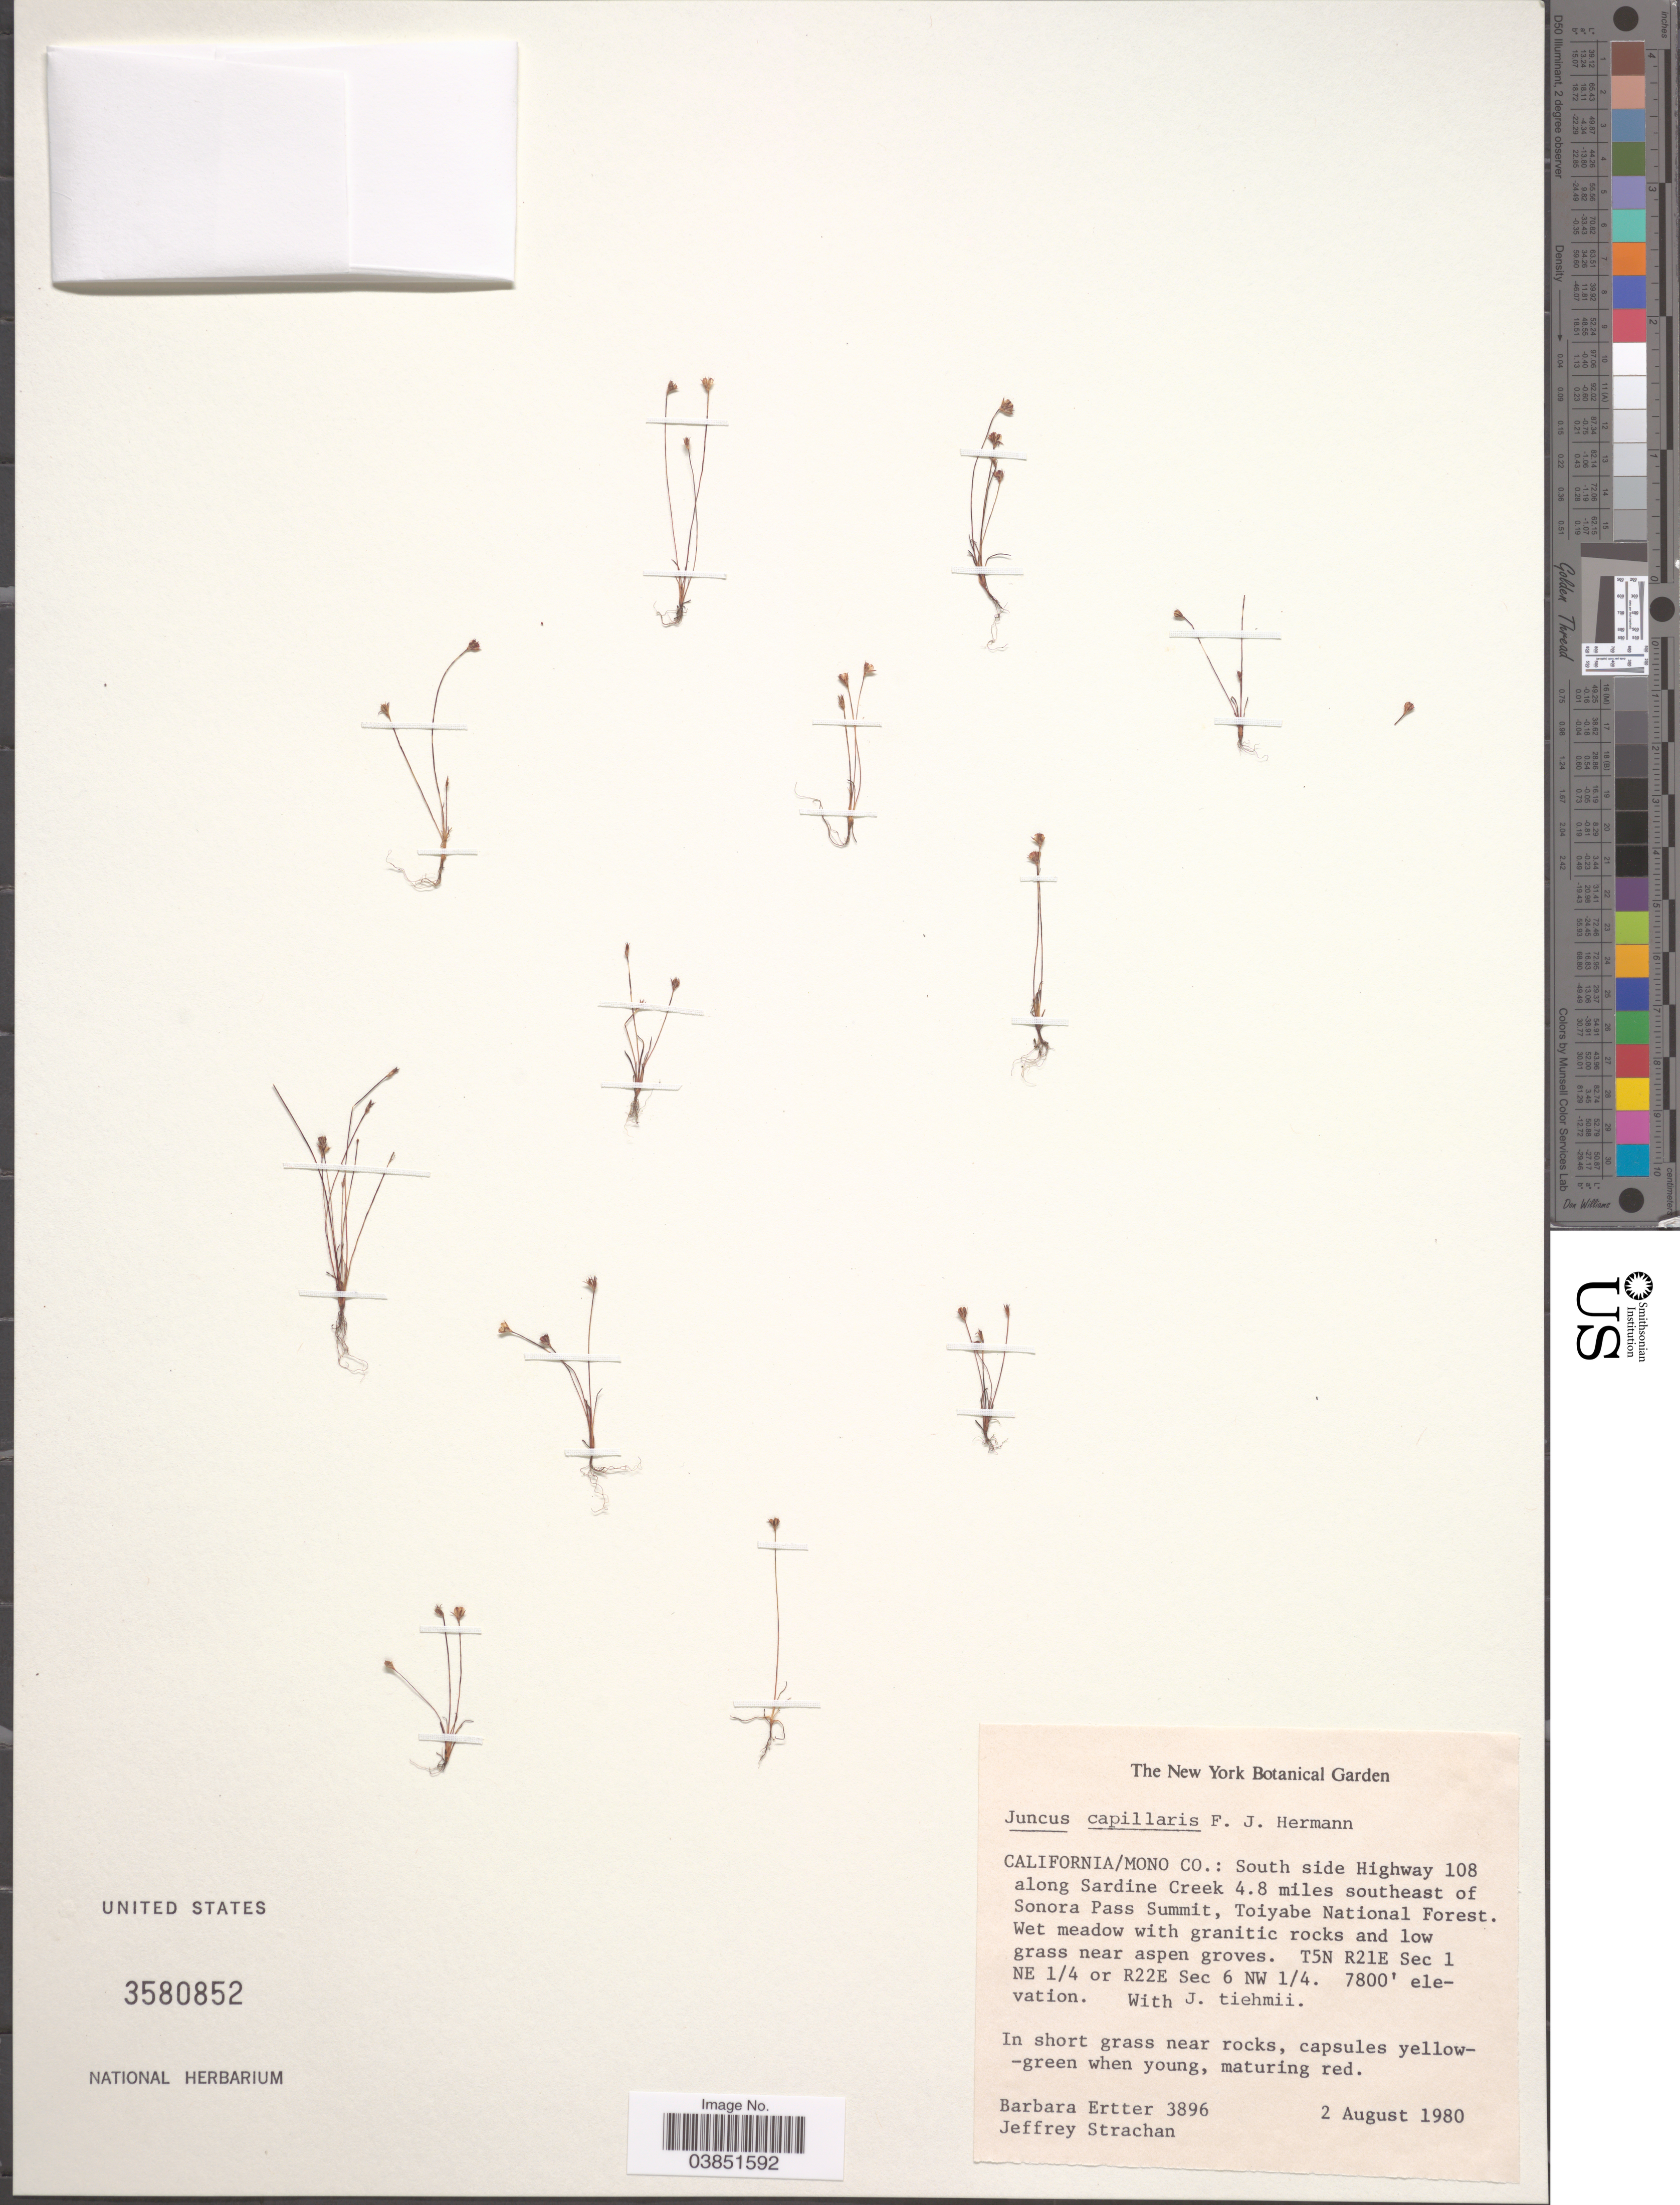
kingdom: Plantae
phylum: Tracheophyta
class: Liliopsida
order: Poales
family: Juncaceae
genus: Juncus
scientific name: Juncus capillaris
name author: F.J. Herm.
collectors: B. Ertter & J. Strachan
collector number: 3896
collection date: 1980-08-02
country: United States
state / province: California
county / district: Mono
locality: Mono Co.: South side Highway 108 along Sardine Creek 4.8 miles southeast of Sonora Pass Summit, Toiyabe National Forest. T5N R21E Sec 1 NE 1/4 or R22E Sec 6 NW 1/4.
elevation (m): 2377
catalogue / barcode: US 3580852